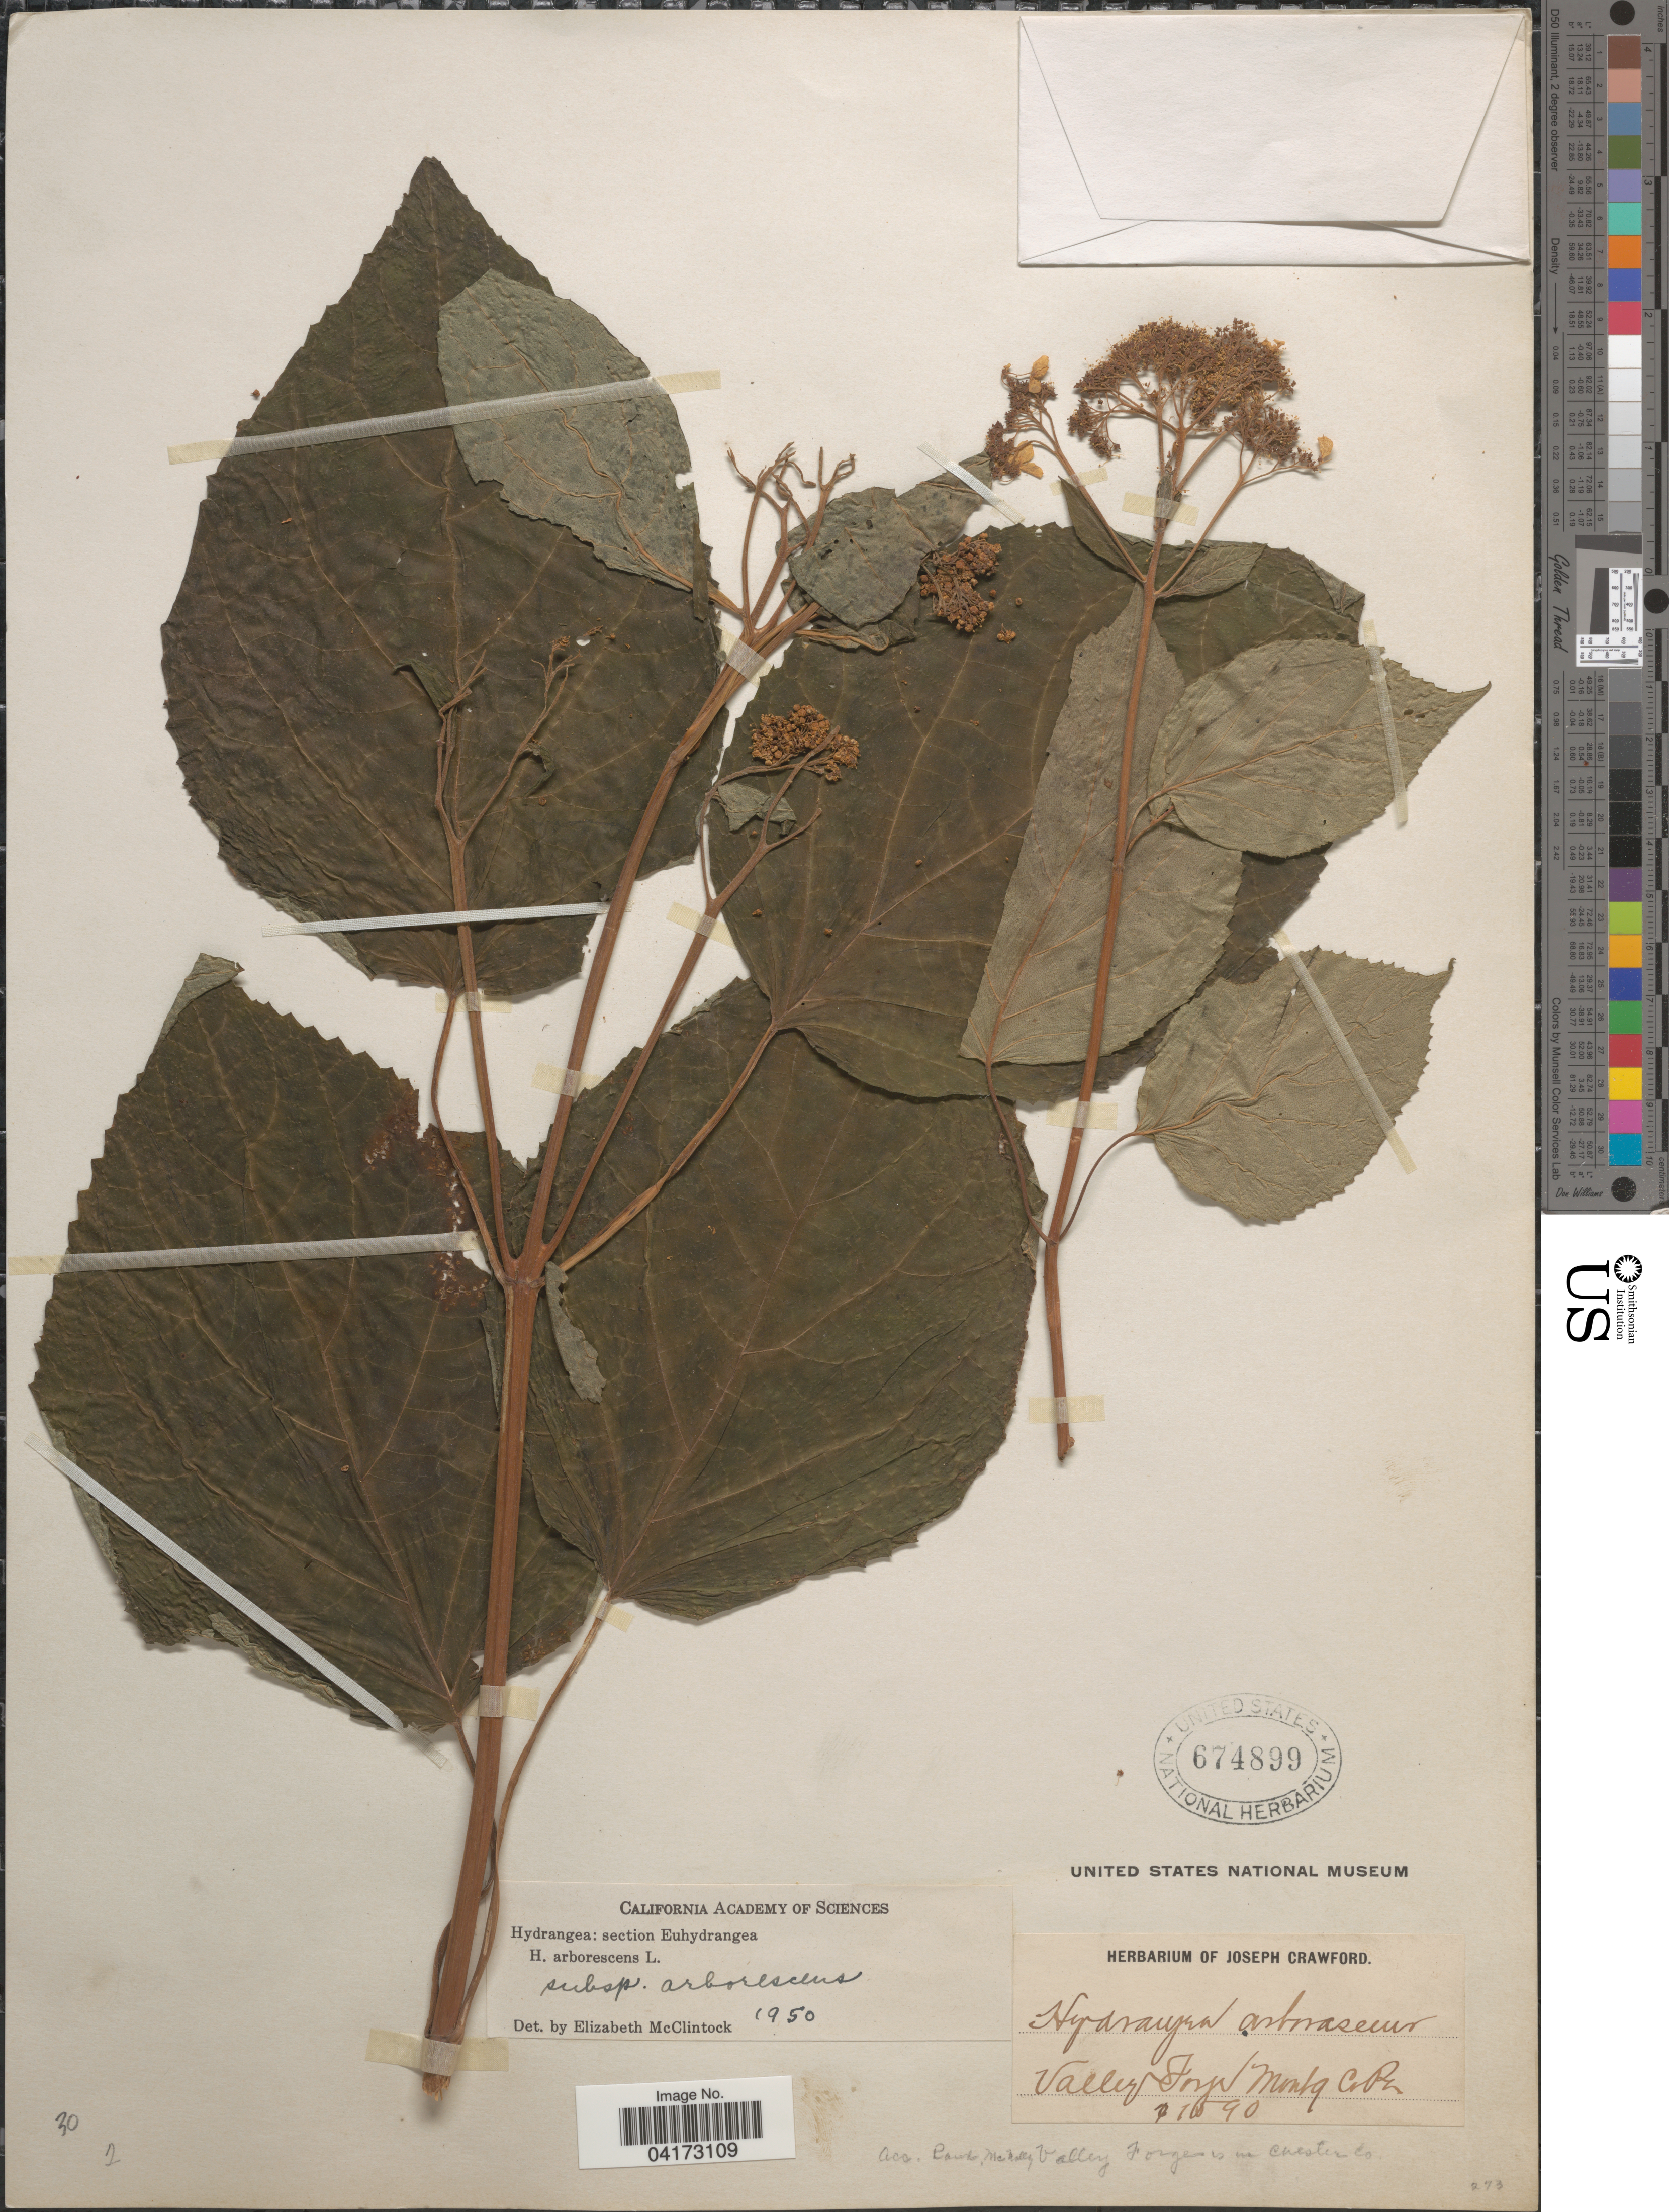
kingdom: Plantae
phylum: Tracheophyta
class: Magnoliopsida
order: Cornales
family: Hydrangeaceae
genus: Hydrangea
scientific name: Hydrangea arborescens subsp. arborescens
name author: L.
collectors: ex herb. Joseph Crawford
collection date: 1890-07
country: United States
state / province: Pennsylvania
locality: Valley Forges, Chester Co.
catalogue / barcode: US 674899